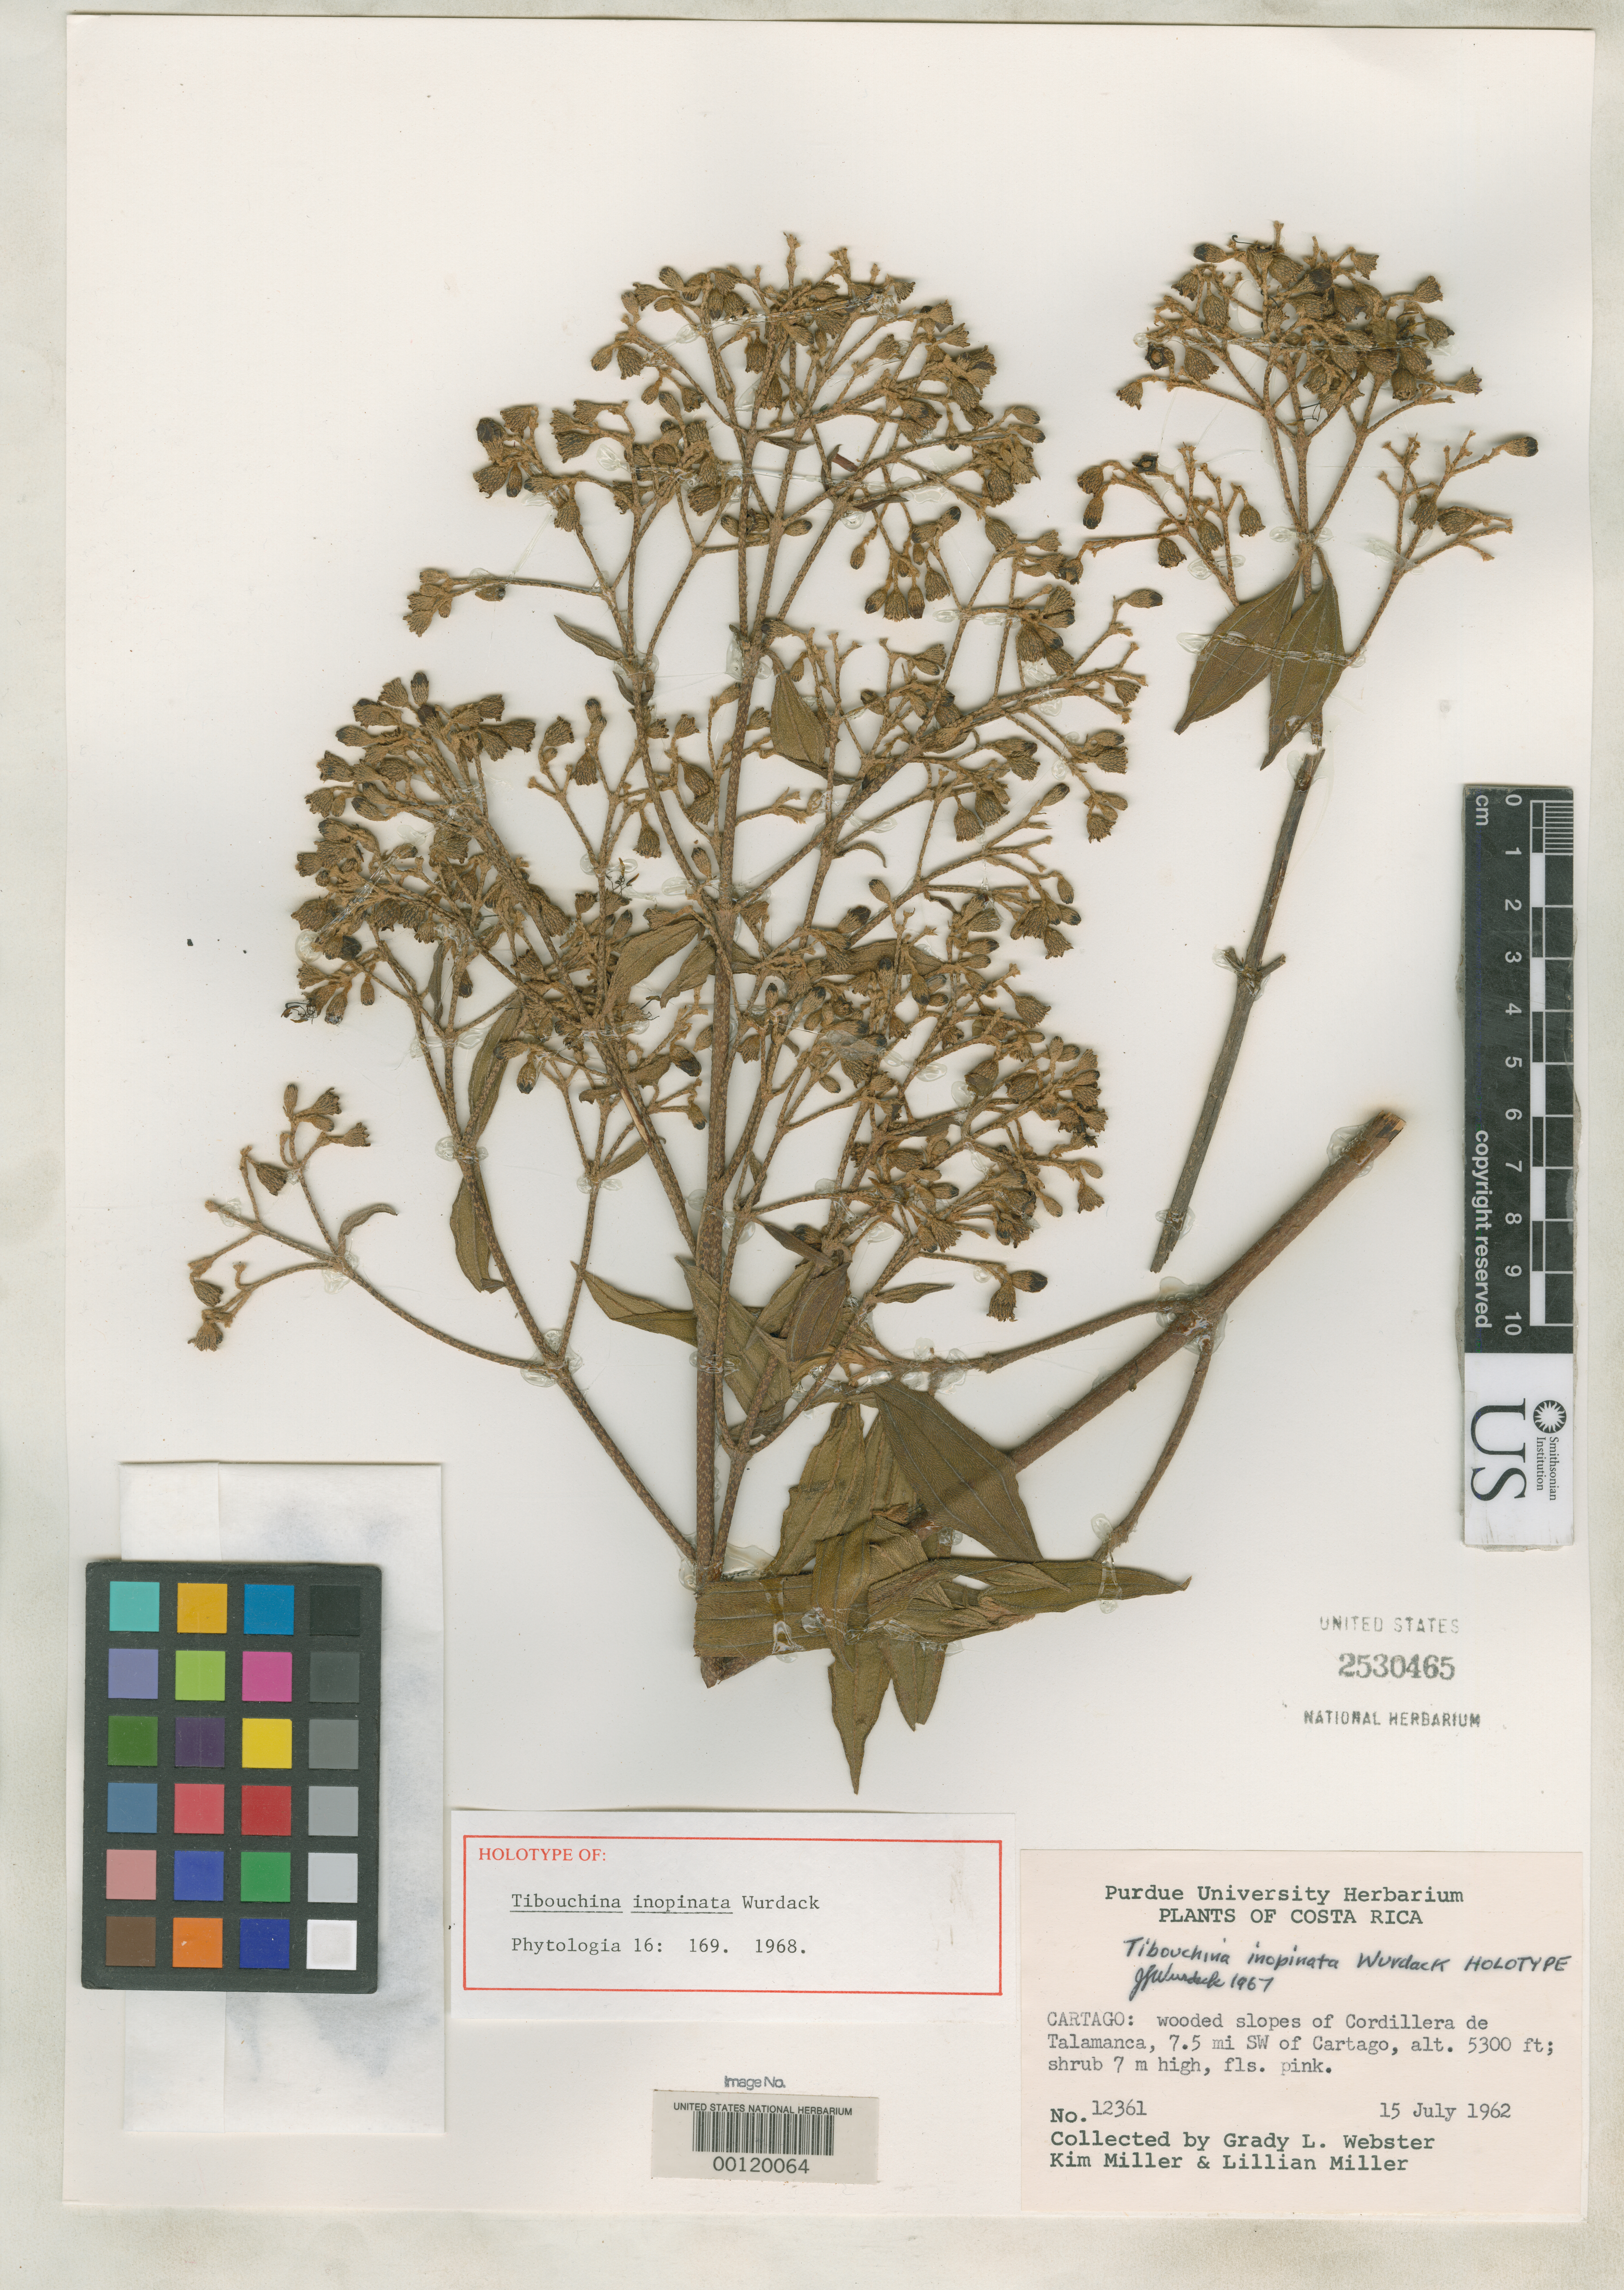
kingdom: Plantae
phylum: Tracheophyta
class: Magnoliopsida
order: Myrtales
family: Melastomataceae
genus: Tibouchina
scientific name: Tibouchina inopinata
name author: Wurdack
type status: Holotype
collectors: G. L. Webster, K. Miller & L. Miller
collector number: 12361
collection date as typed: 15 Jul 1962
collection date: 1962-07-15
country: Costa Rica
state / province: Cartago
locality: Cordillera de Talamanca, 12 mi SE of Cartago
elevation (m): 1600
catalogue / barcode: US 2530465